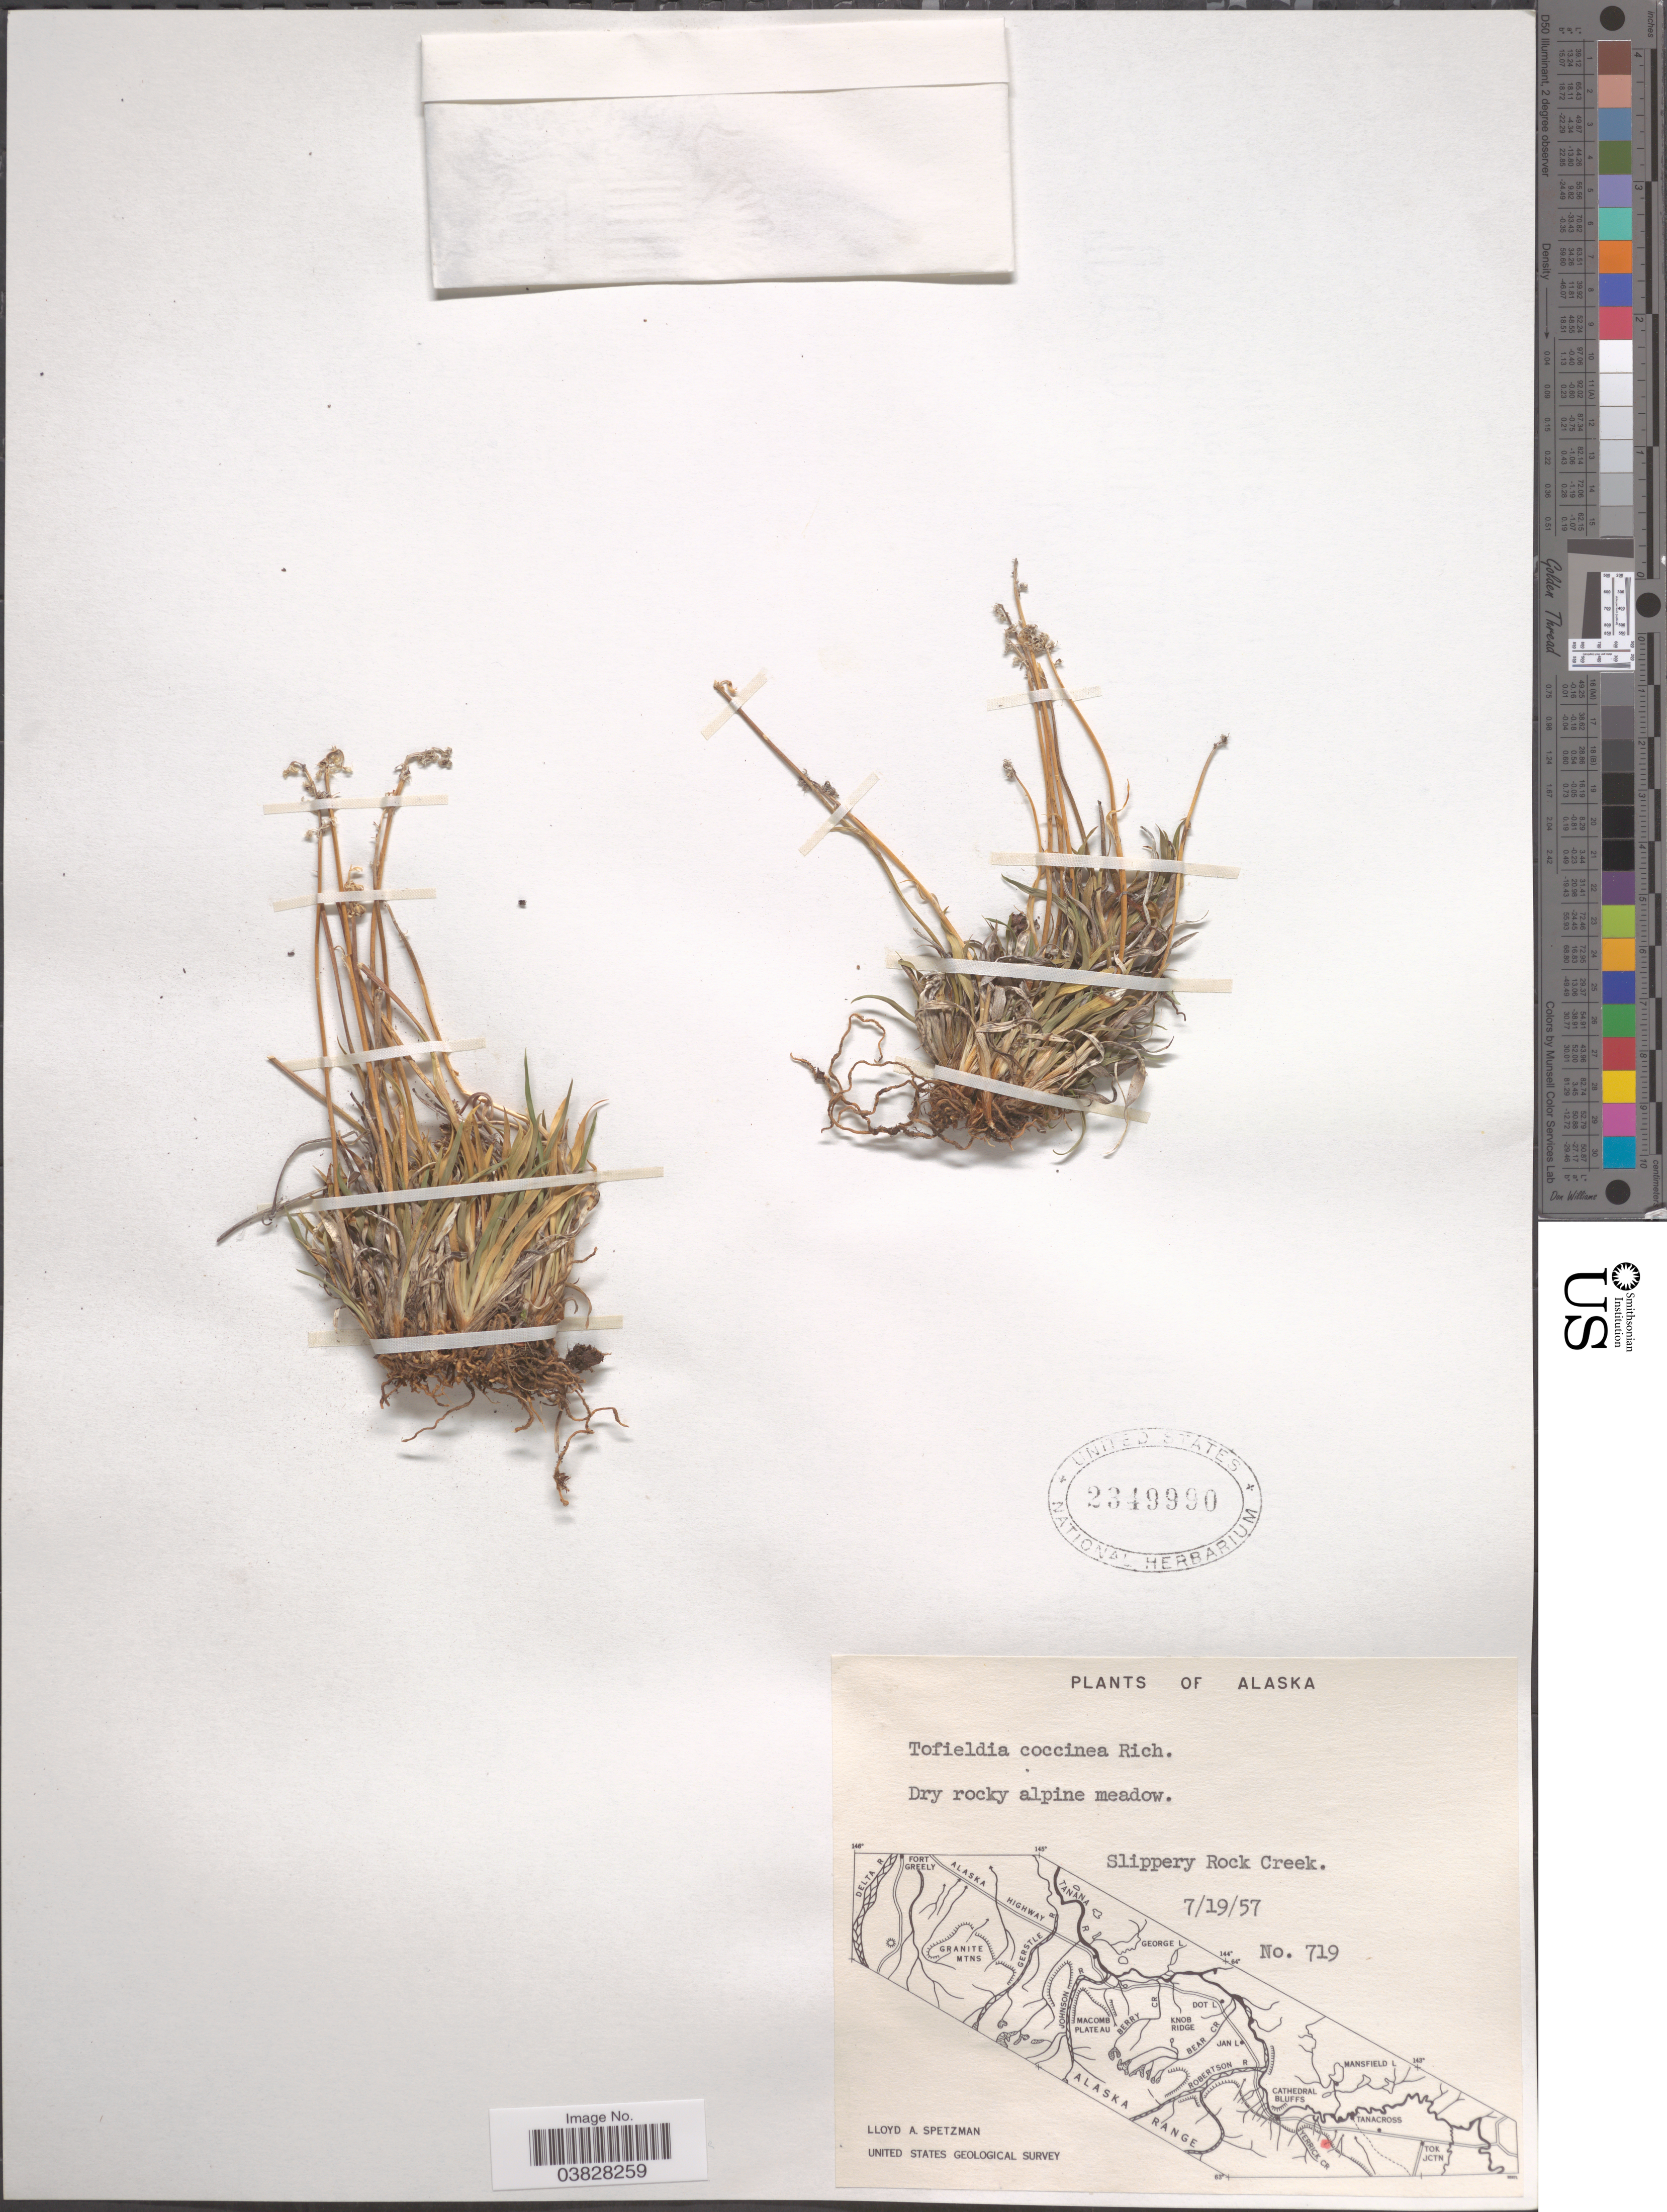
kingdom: Plantae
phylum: Tracheophyta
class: Liliopsida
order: Alismatales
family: Tofieldiaceae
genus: Tofieldia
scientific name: Tofieldia coccinea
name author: Richardson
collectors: L. Spetzman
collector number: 719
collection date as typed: Transcribed d/m/y: 19/7/57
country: United States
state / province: Alaska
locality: Slippery Rock Creek.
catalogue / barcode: US 2349990